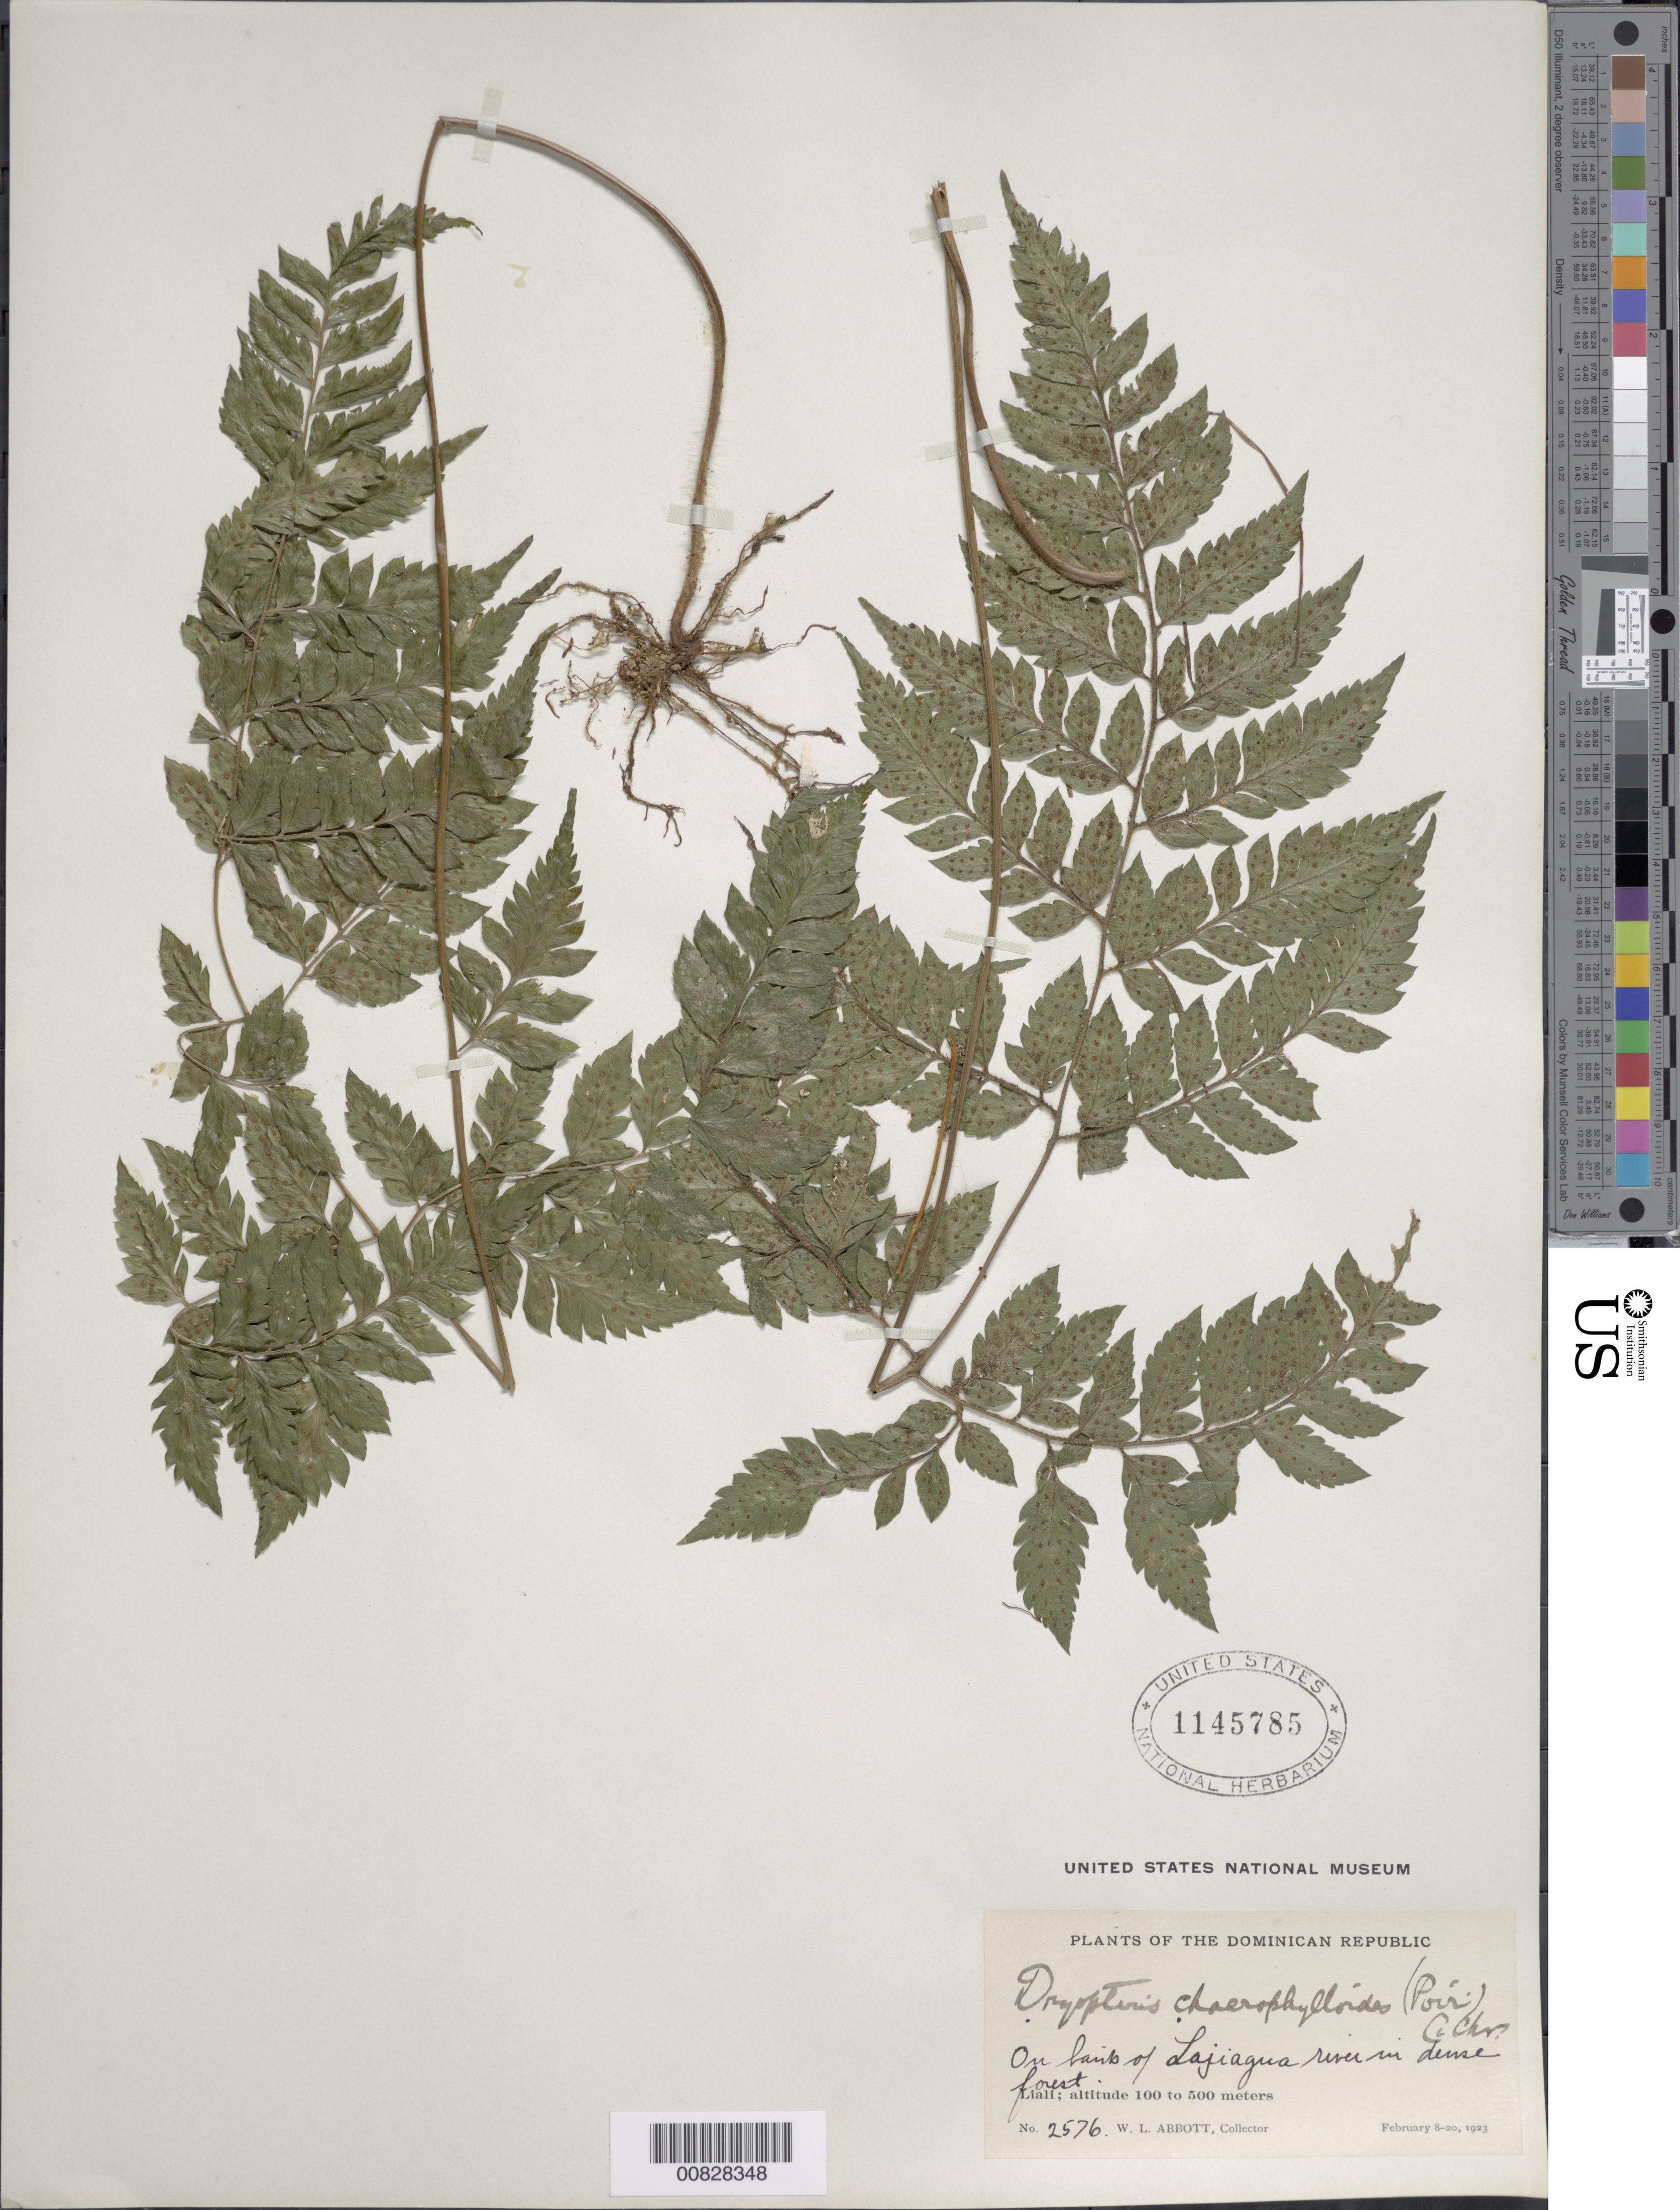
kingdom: Plantae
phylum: Tracheophyta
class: Polypodiopsida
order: Polypodiales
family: Dryopteridaceae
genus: Polystichopsis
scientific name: Polystichopsis chaerophylloides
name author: (Poir.) C.V. Morton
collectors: W. L. Abbott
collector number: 2576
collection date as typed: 08 Feb 1923 to 20 Feb 1923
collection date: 1923-02-08/1923-02-20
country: Dominican Republic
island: Hispaniola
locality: Liali, Lajiagua River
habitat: Riverbank in dense forest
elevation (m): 100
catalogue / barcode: US 1145785